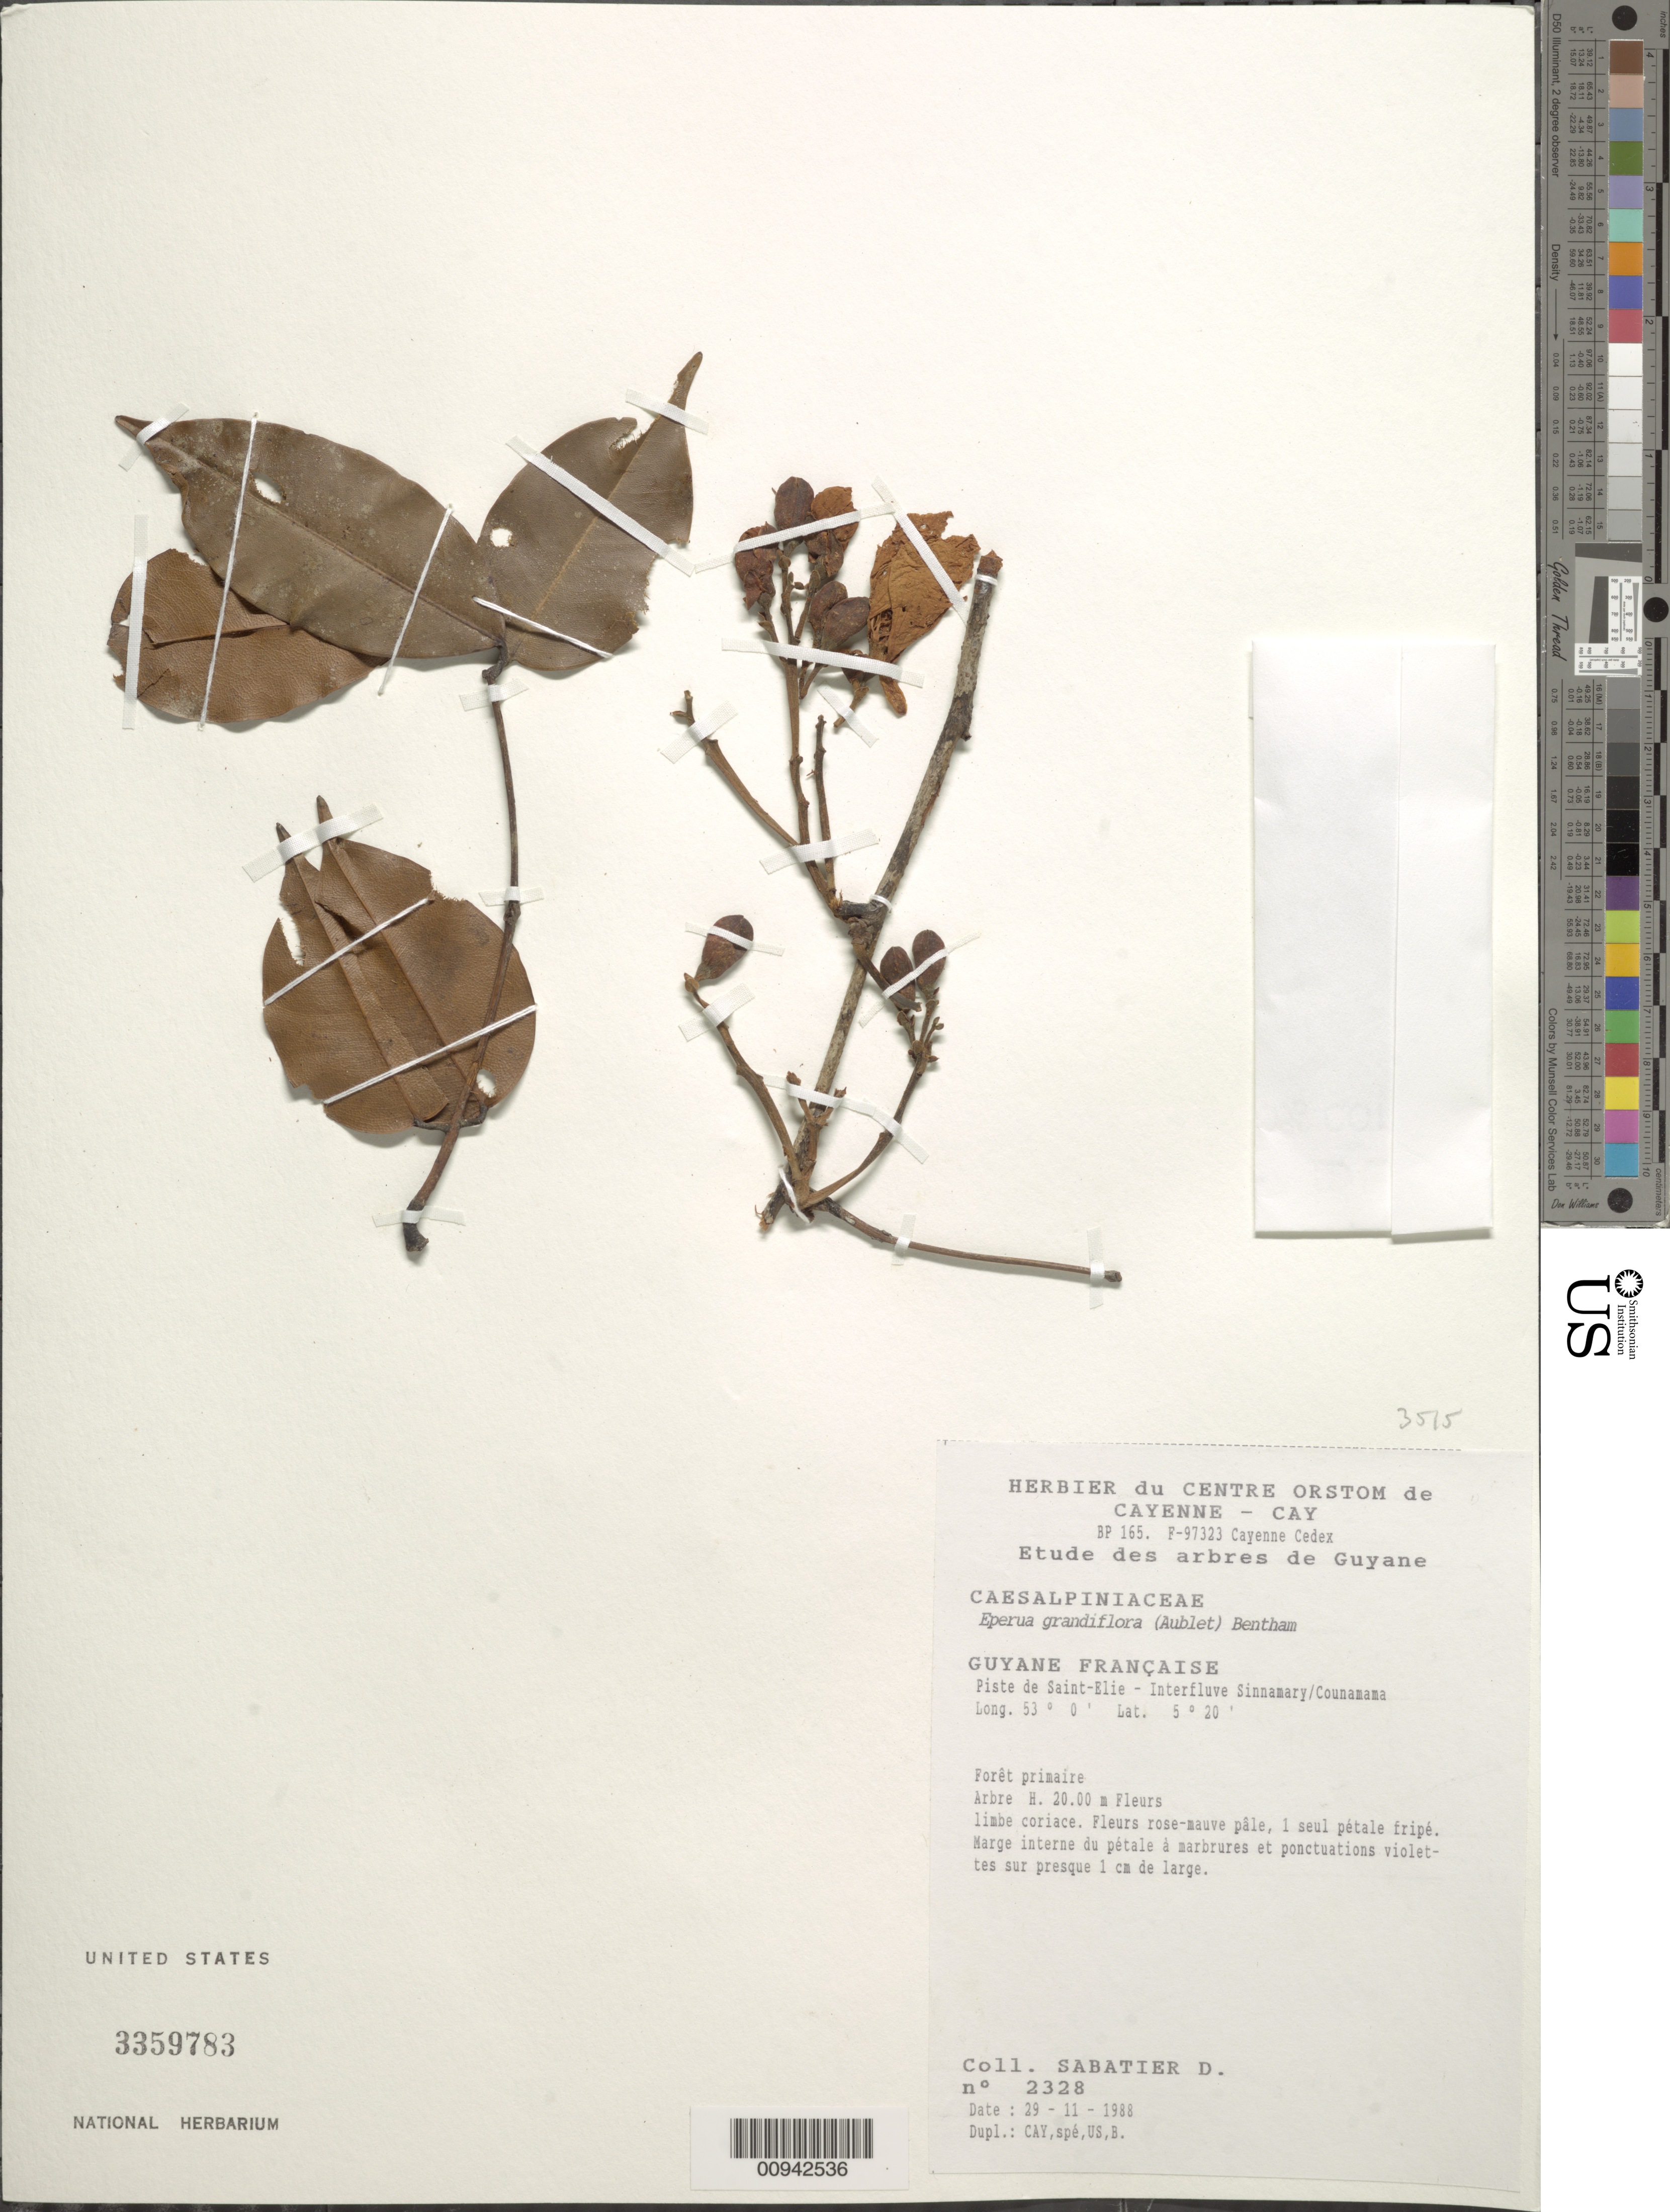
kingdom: Plantae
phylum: Tracheophyta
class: Magnoliopsida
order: Fabales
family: Fabaceae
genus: Eperua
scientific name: Eperua grandiflora subsp. grandiflora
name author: (Aubl.) Benth.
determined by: Fortes, E. A.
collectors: D. Sabatier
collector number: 2328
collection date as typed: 29-Nov-88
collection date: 1988-11-29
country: French Guiana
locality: Piste de Saint-Élie, interfleuve Sinnamary-Counamama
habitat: Foret primaire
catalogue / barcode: US 3359783